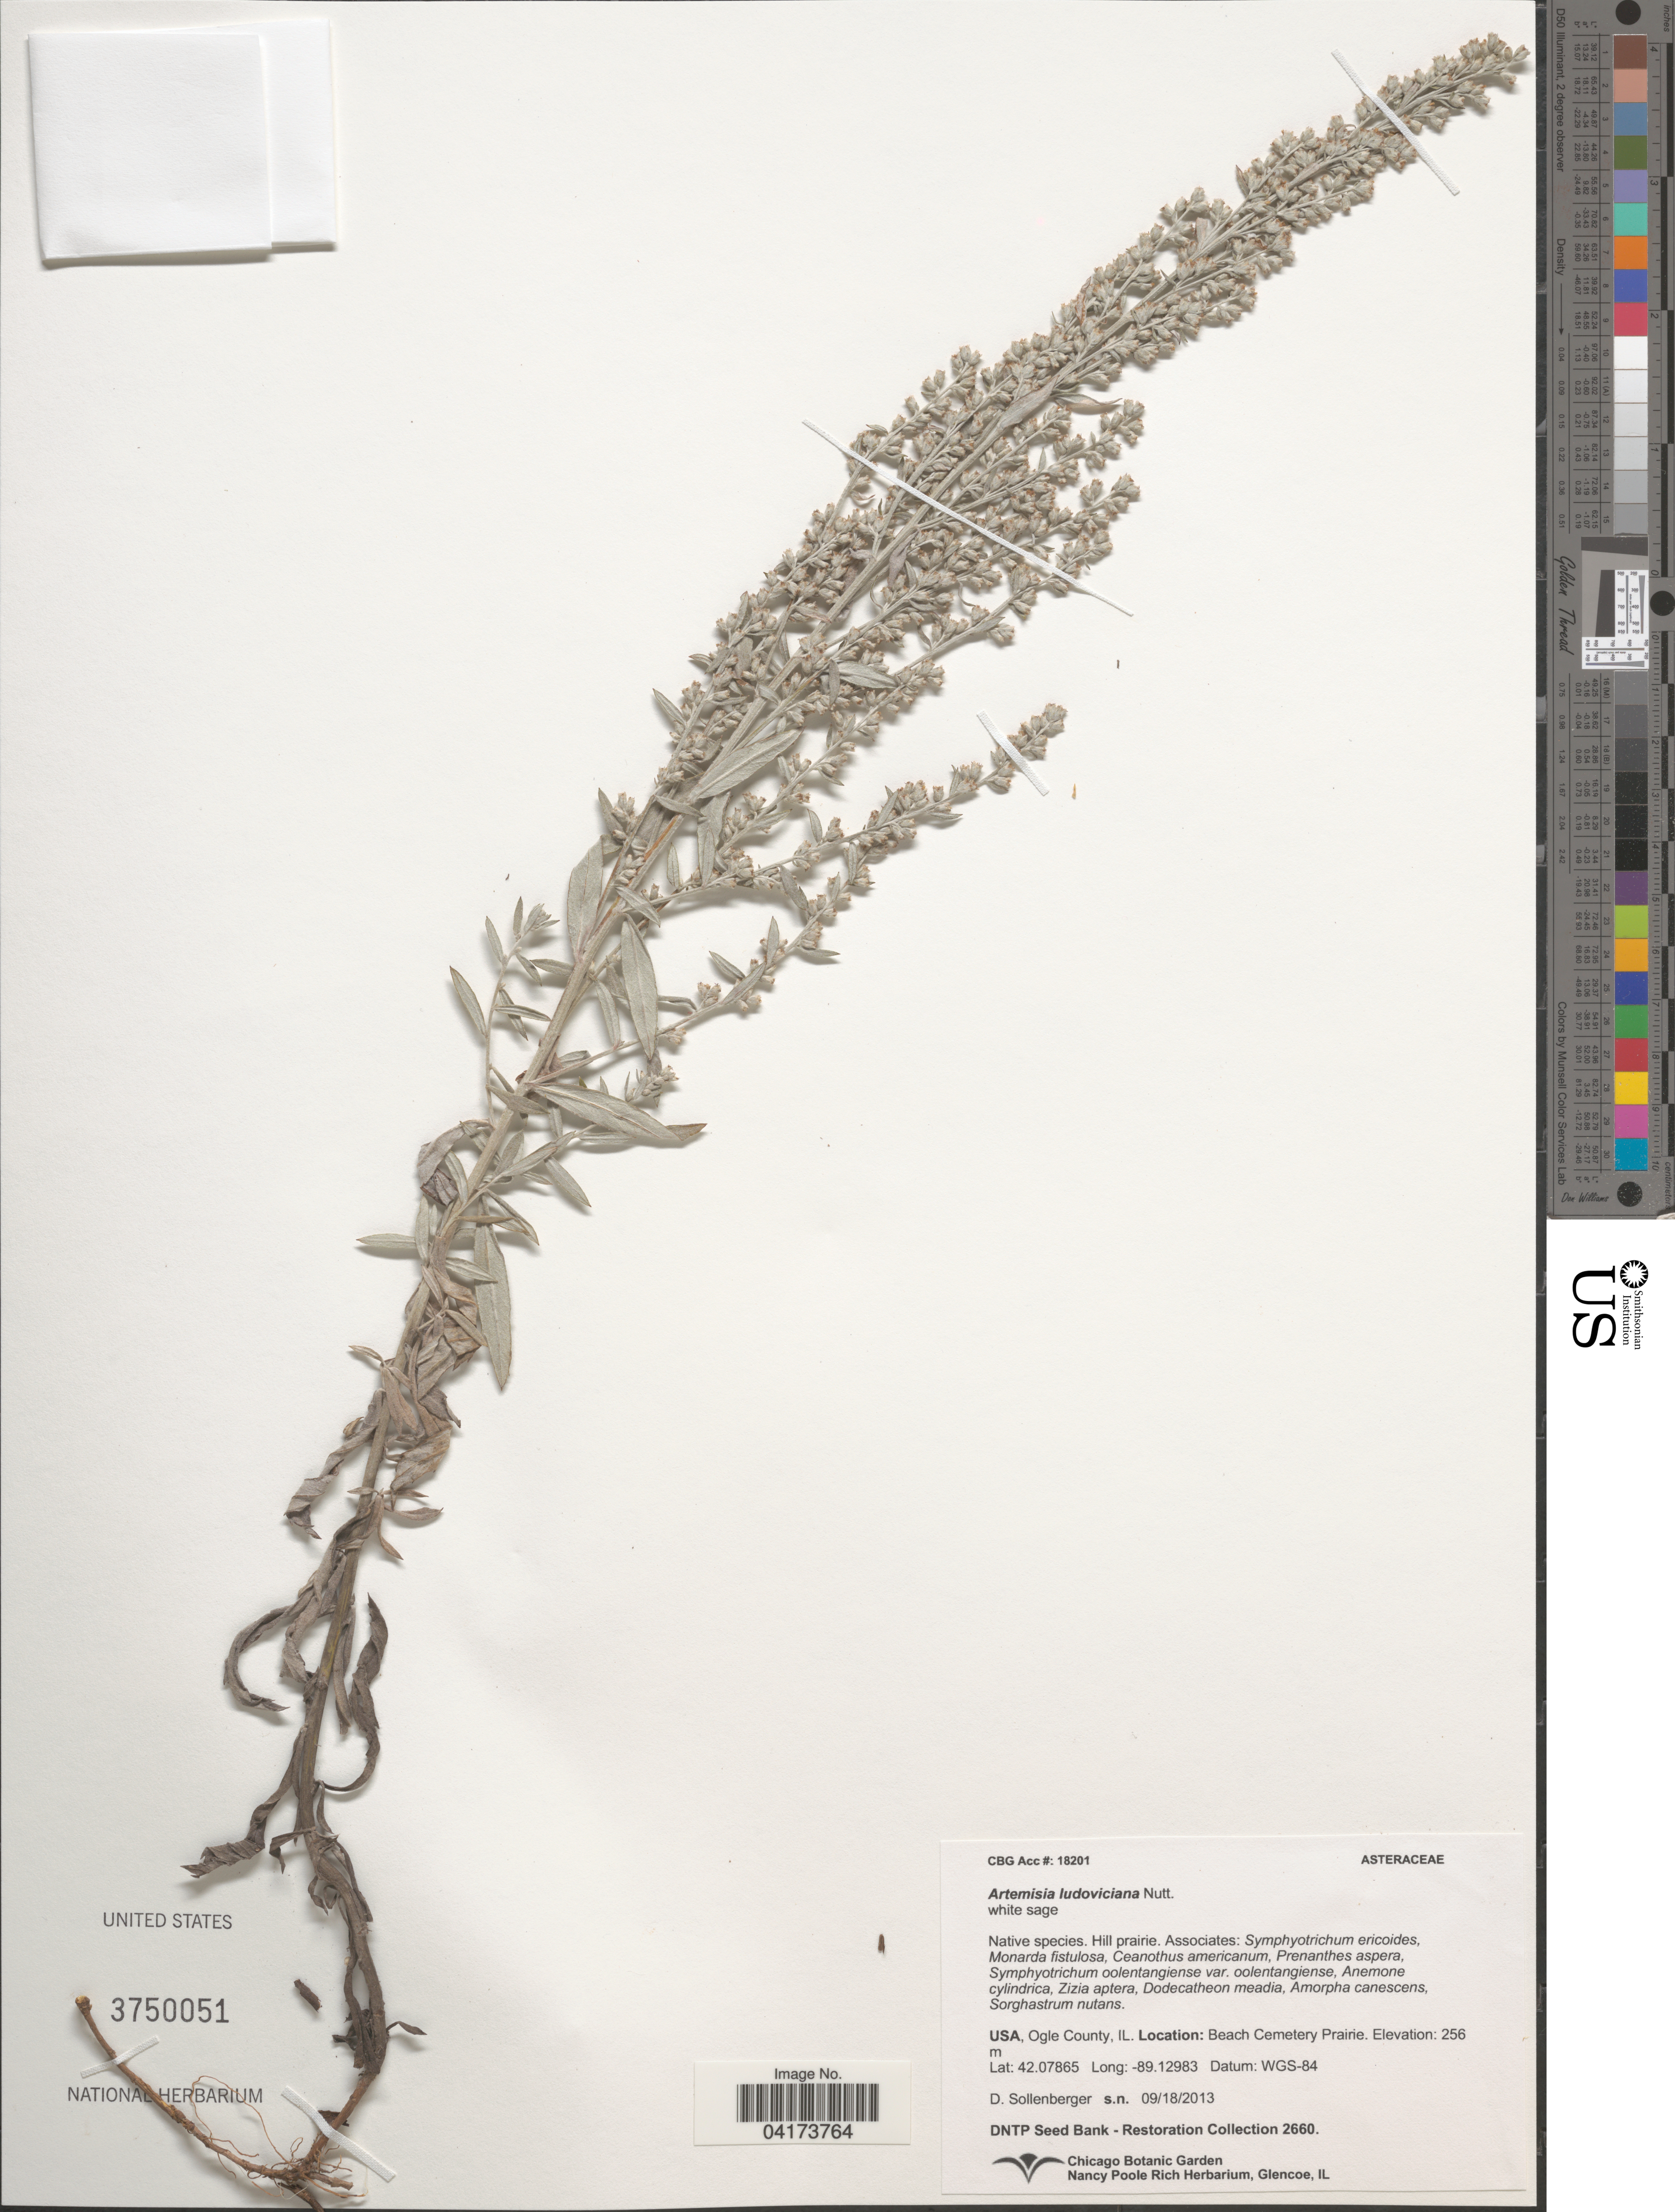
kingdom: Plantae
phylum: Tracheophyta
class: Magnoliopsida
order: Asterales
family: Asteraceae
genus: Artemisia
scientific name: Artemisia ludoviciana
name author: Nutt.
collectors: D. Sollenberger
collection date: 2013-09-18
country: United States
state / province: Illinois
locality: Ogle County. Beach Cemetery Prairie.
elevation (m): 256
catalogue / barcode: US 3750051